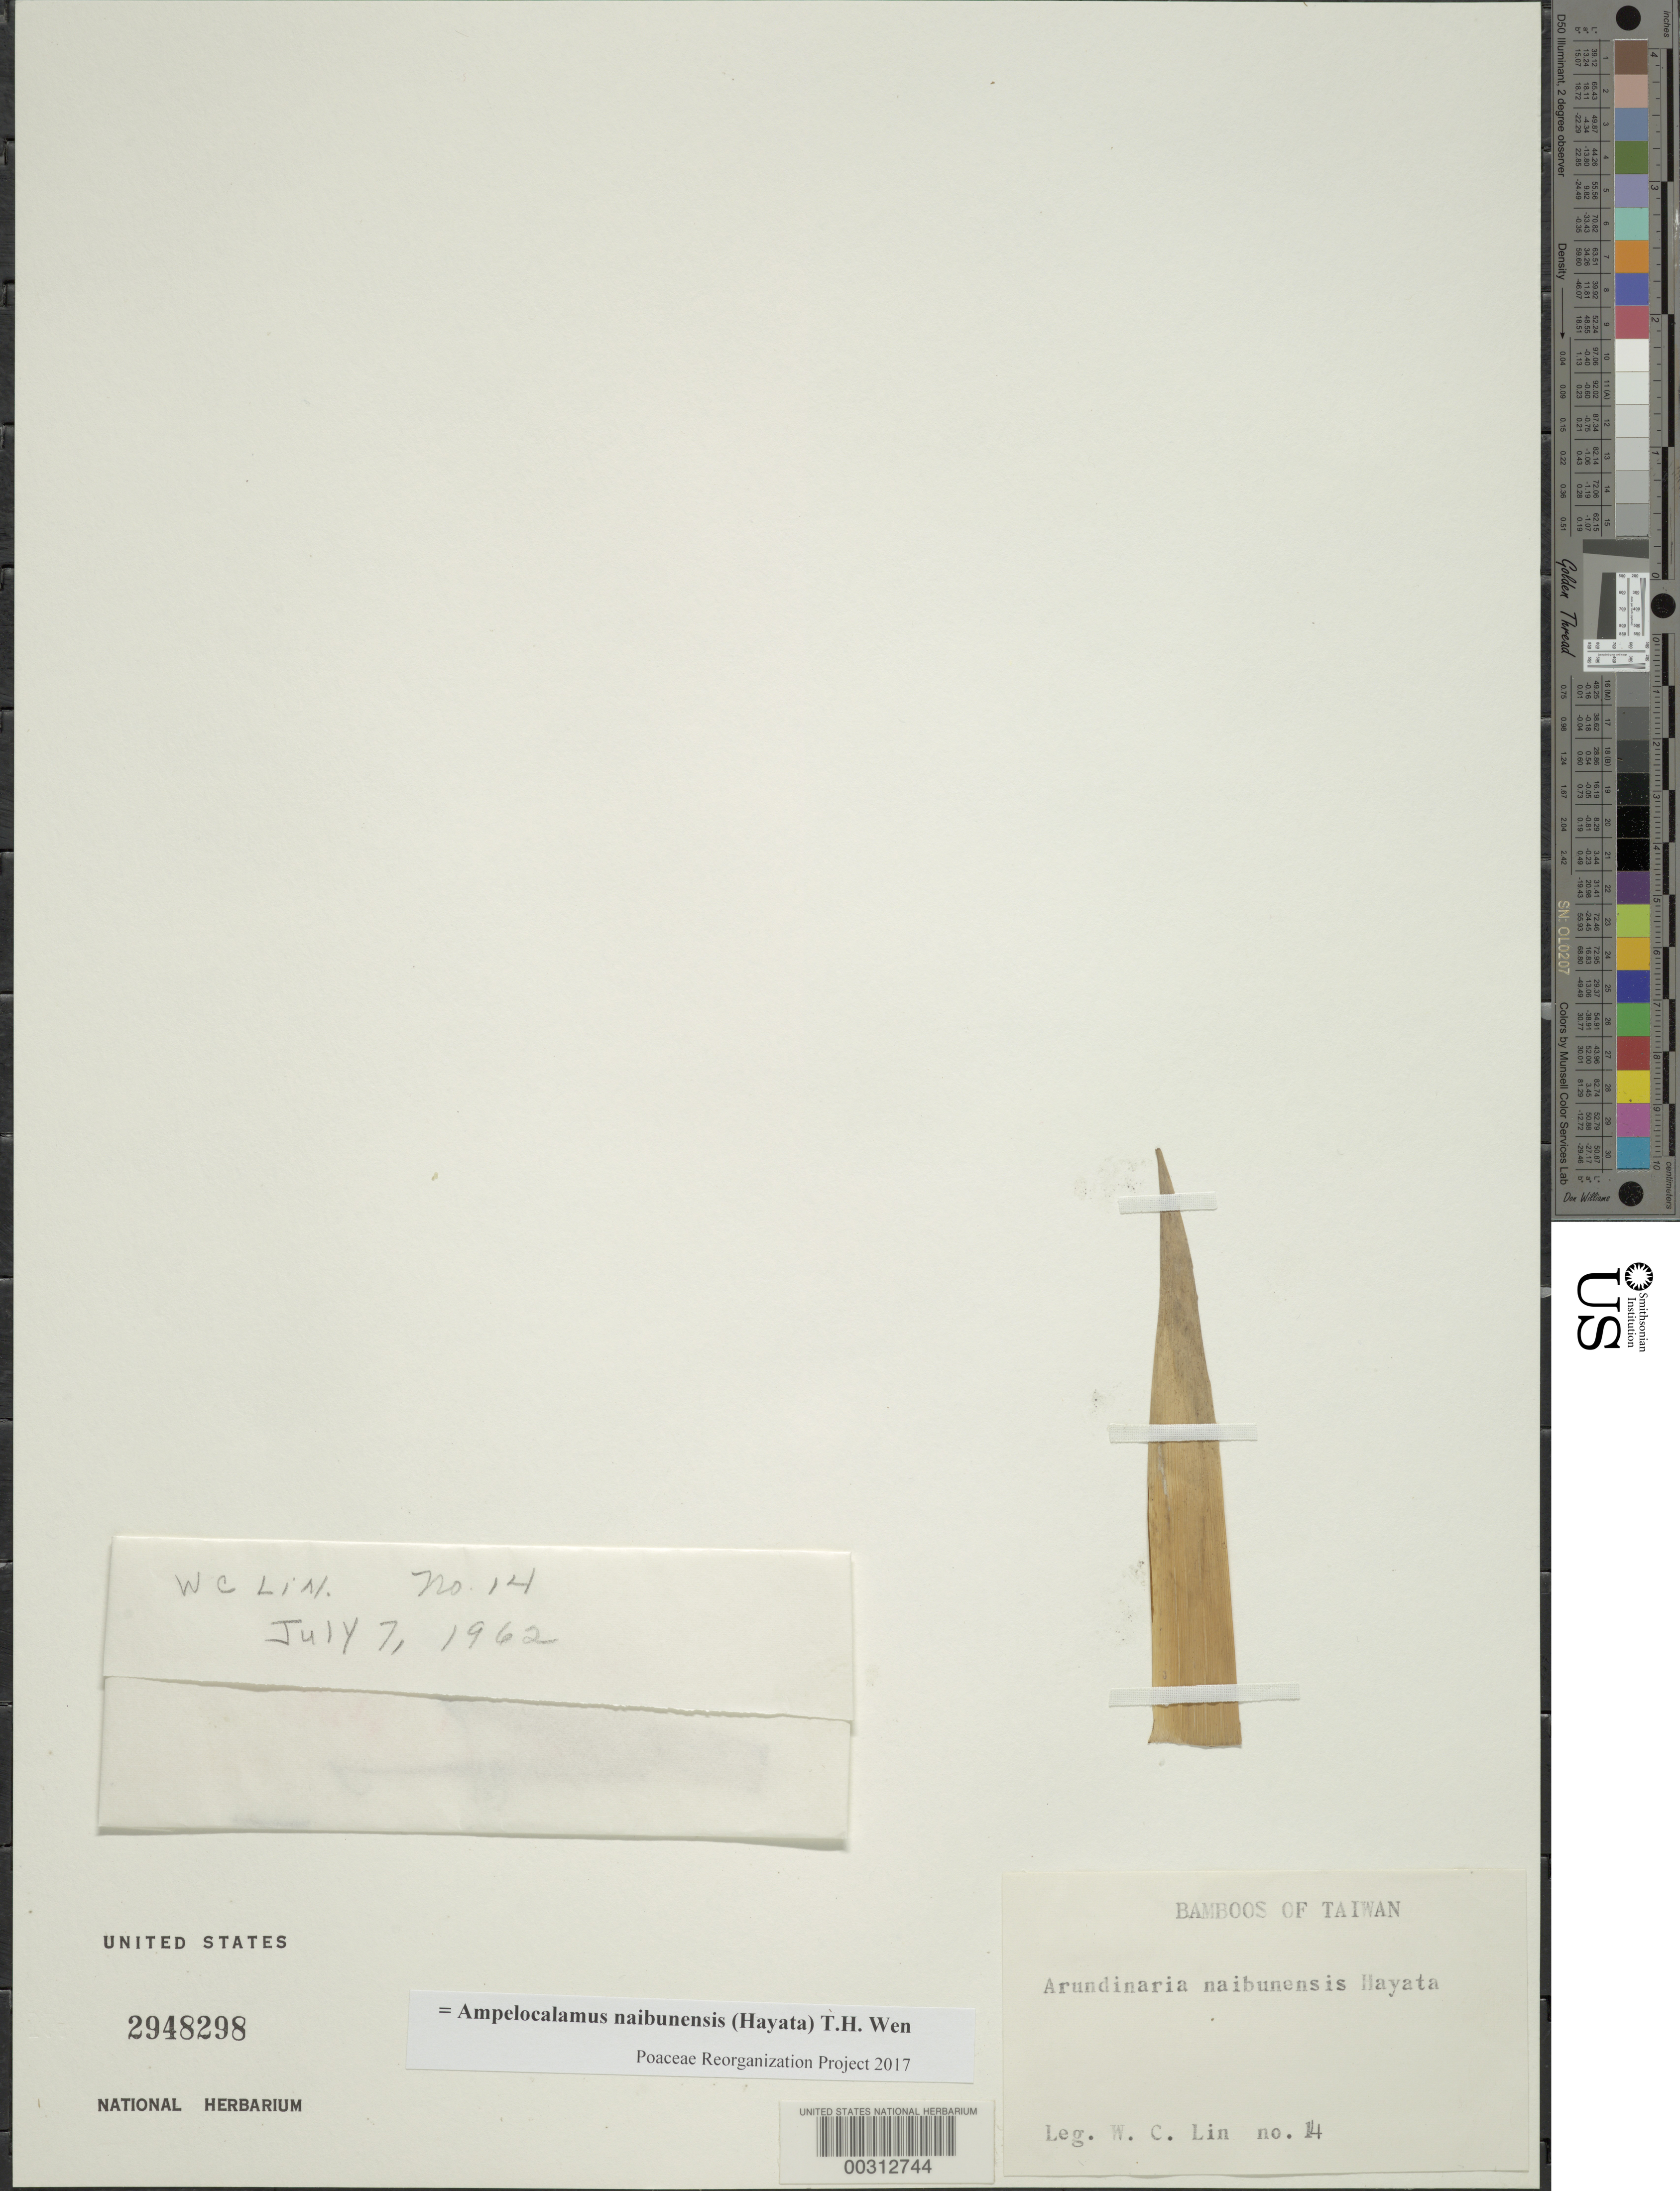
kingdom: Plantae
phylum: Tracheophyta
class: Liliopsida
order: Poales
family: Poaceae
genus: Drepanostachyum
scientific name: Drepanostachyum naibunensis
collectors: W. Lin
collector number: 4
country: Taiwan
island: Taiwan [Formosa]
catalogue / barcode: US 2948298